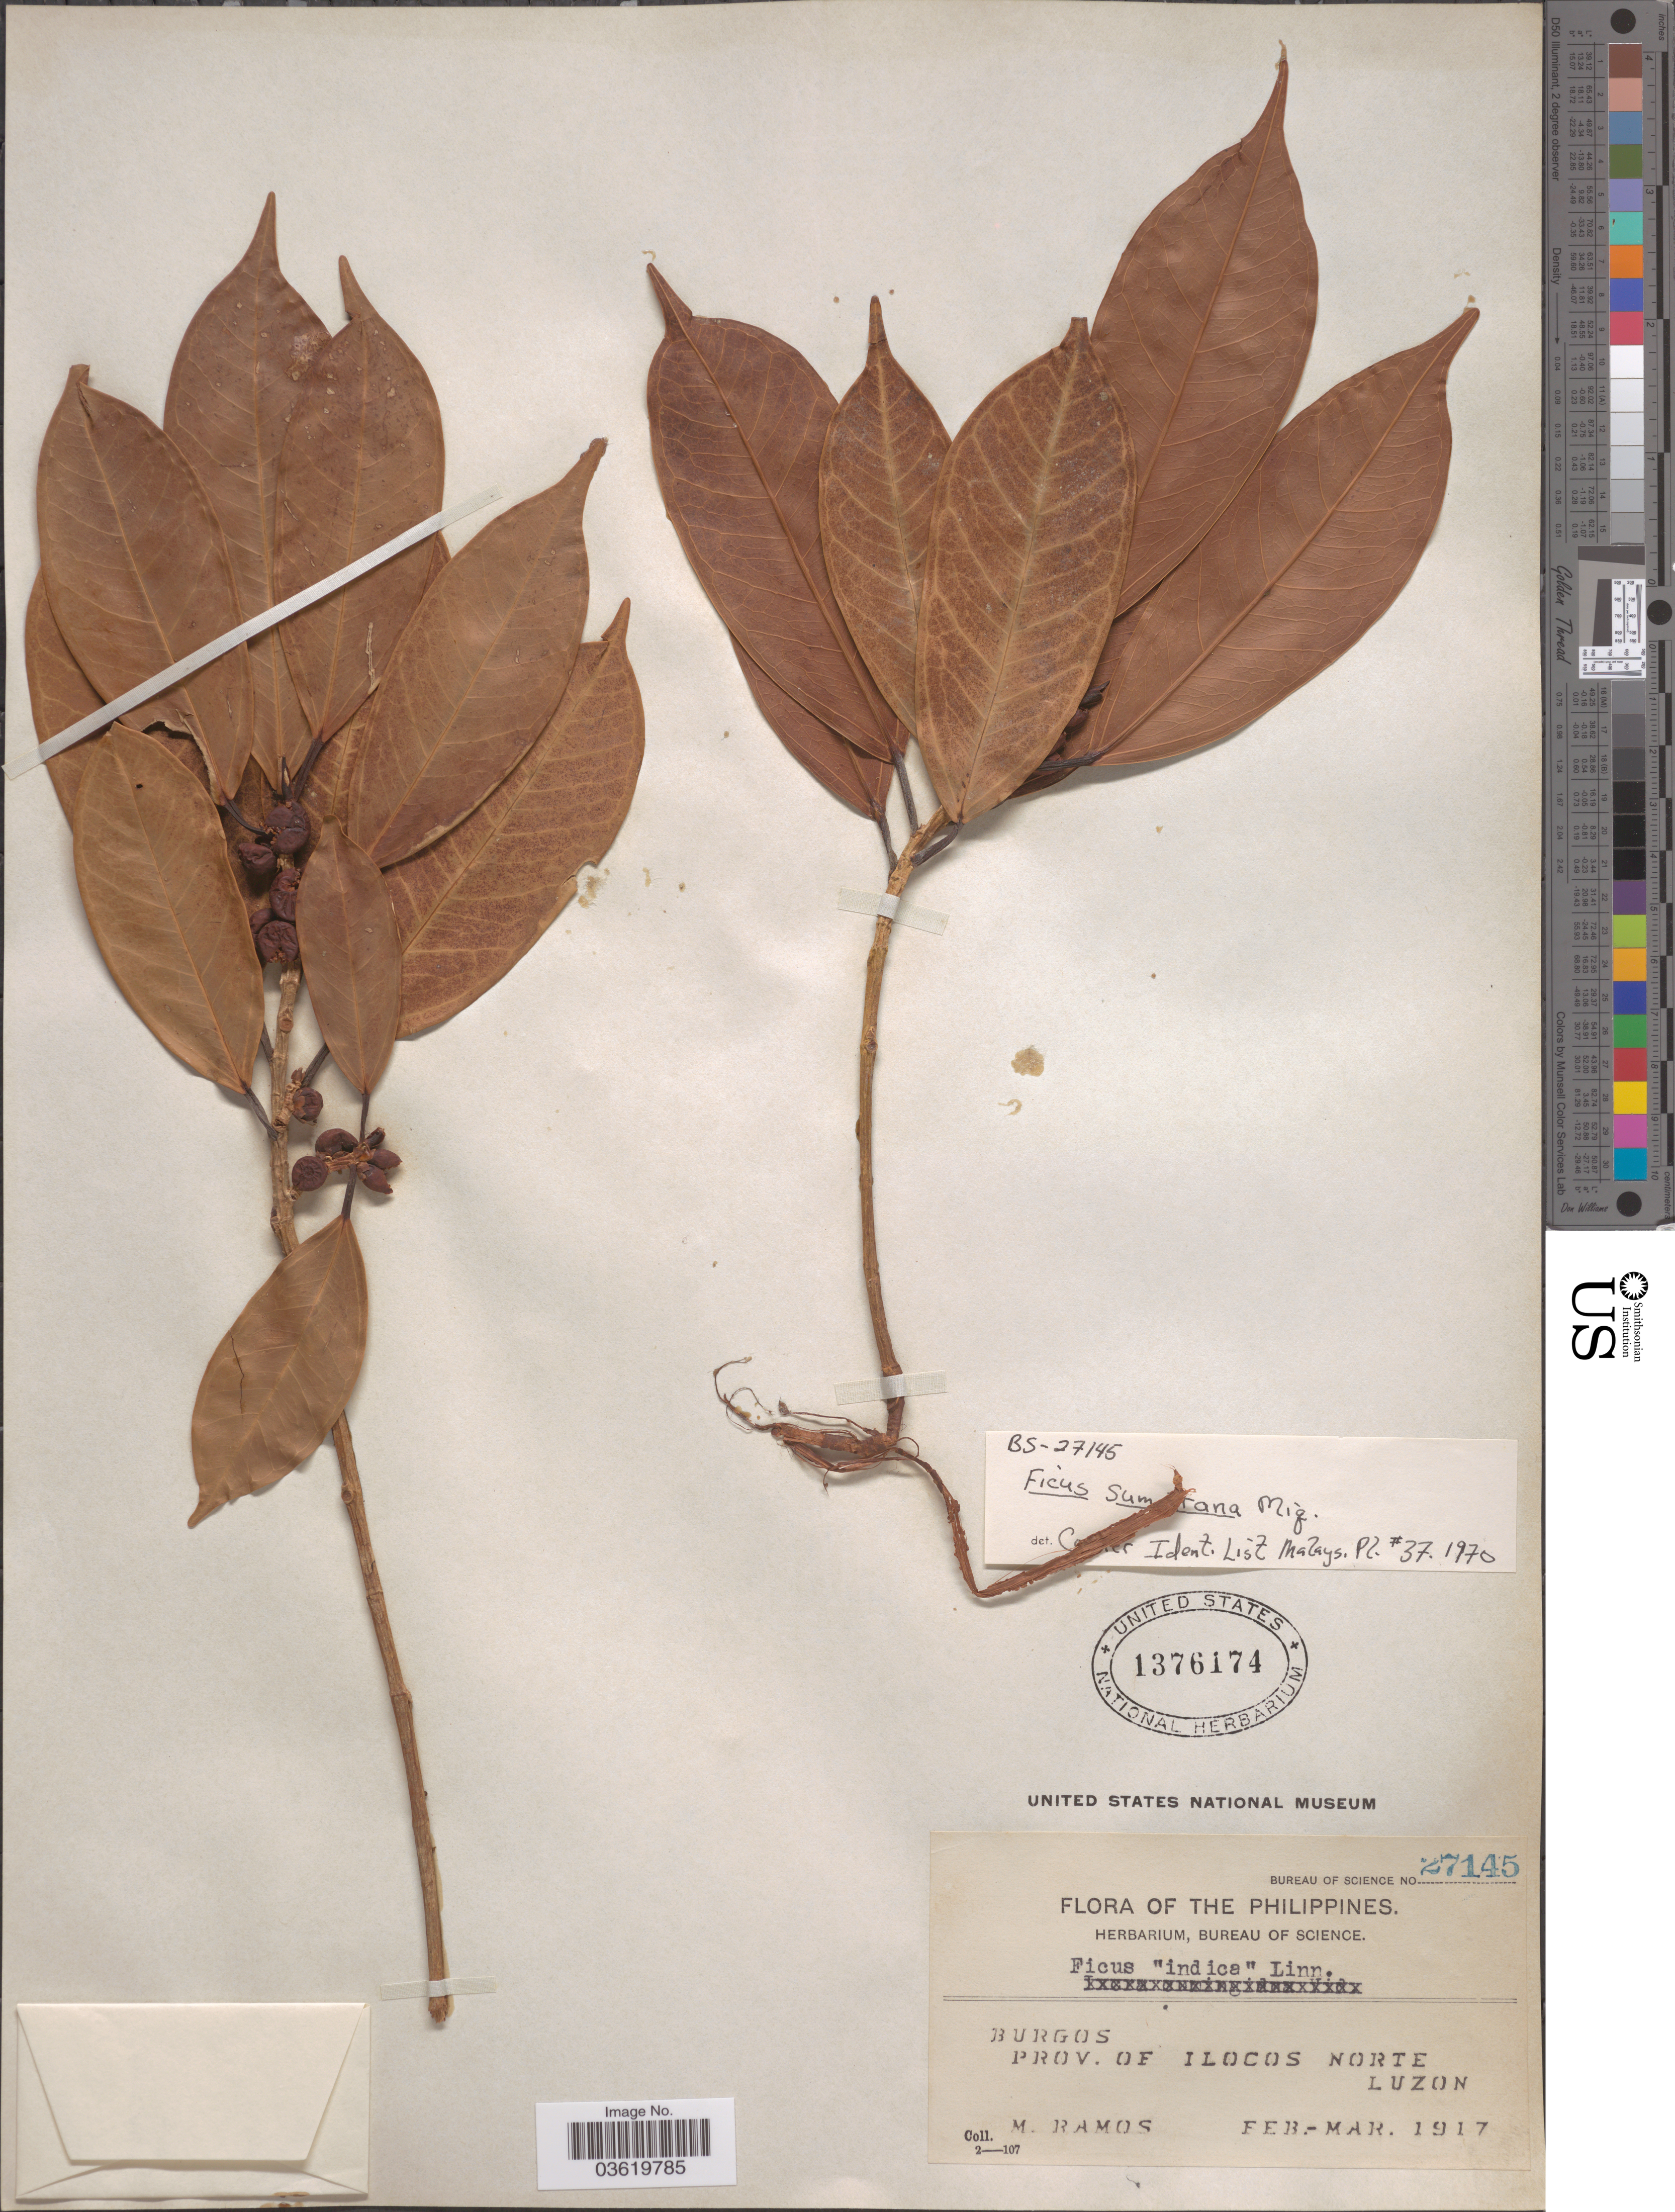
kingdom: Plantae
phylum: Tracheophyta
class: Magnoliopsida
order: Rosales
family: Moraceae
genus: Ficus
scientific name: Ficus sumatrana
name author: Miq.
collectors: M. Ramos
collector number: Bureau of Science 27145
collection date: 1917-02/1917-03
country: Philippines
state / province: Ilocos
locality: Burgos. Prov. of Ilocos Norte. Luzon.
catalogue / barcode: US 1376174